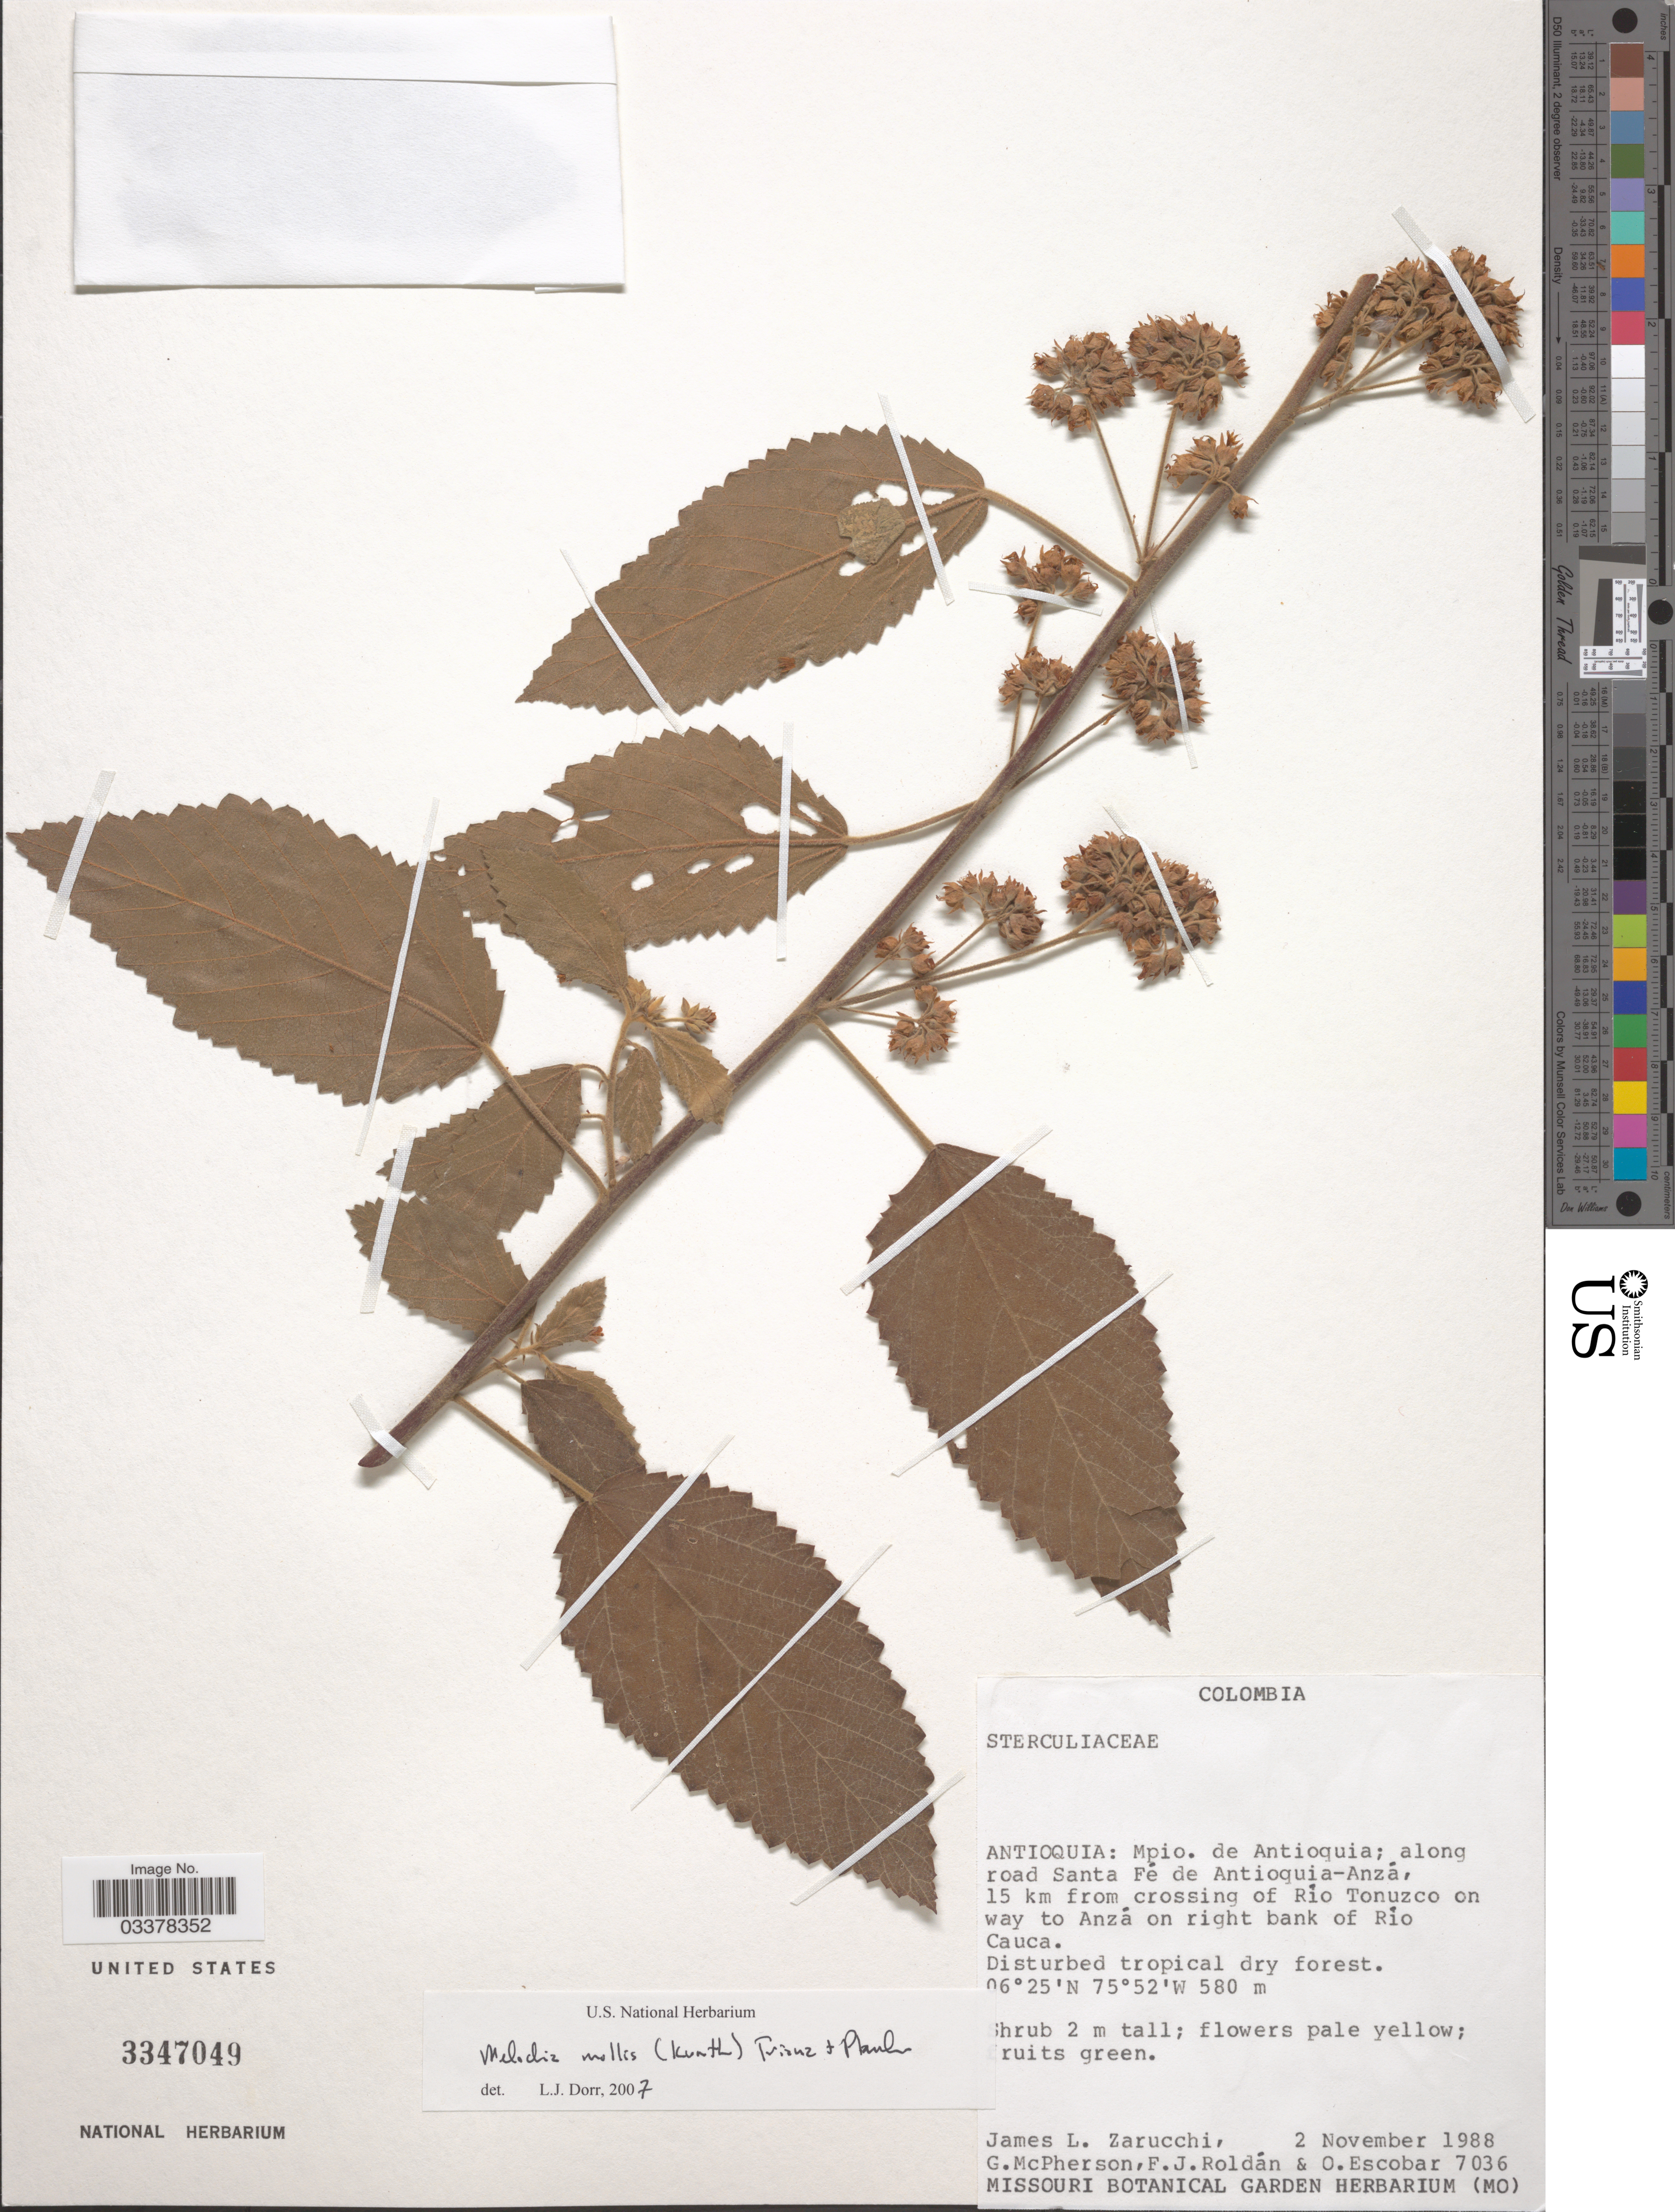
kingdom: Plantae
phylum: Tracheophyta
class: Magnoliopsida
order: Malvales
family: Malvaceae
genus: Melochia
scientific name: Melochia mollis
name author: (Kunth) Triana & Planch.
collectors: J. L. Zarucchi, G. McPherson, F. J. Roldán & O. Escobar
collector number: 7036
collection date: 1988-11-02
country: Colombia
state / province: Antioquia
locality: Mpio. de Antioquia; along road Santa Fé de Antioquia-Anzá, 15 km from crossing of Río Tonuzco on way to Anzá on right bank of Río Cauca.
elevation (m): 580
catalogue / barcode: US 3347049